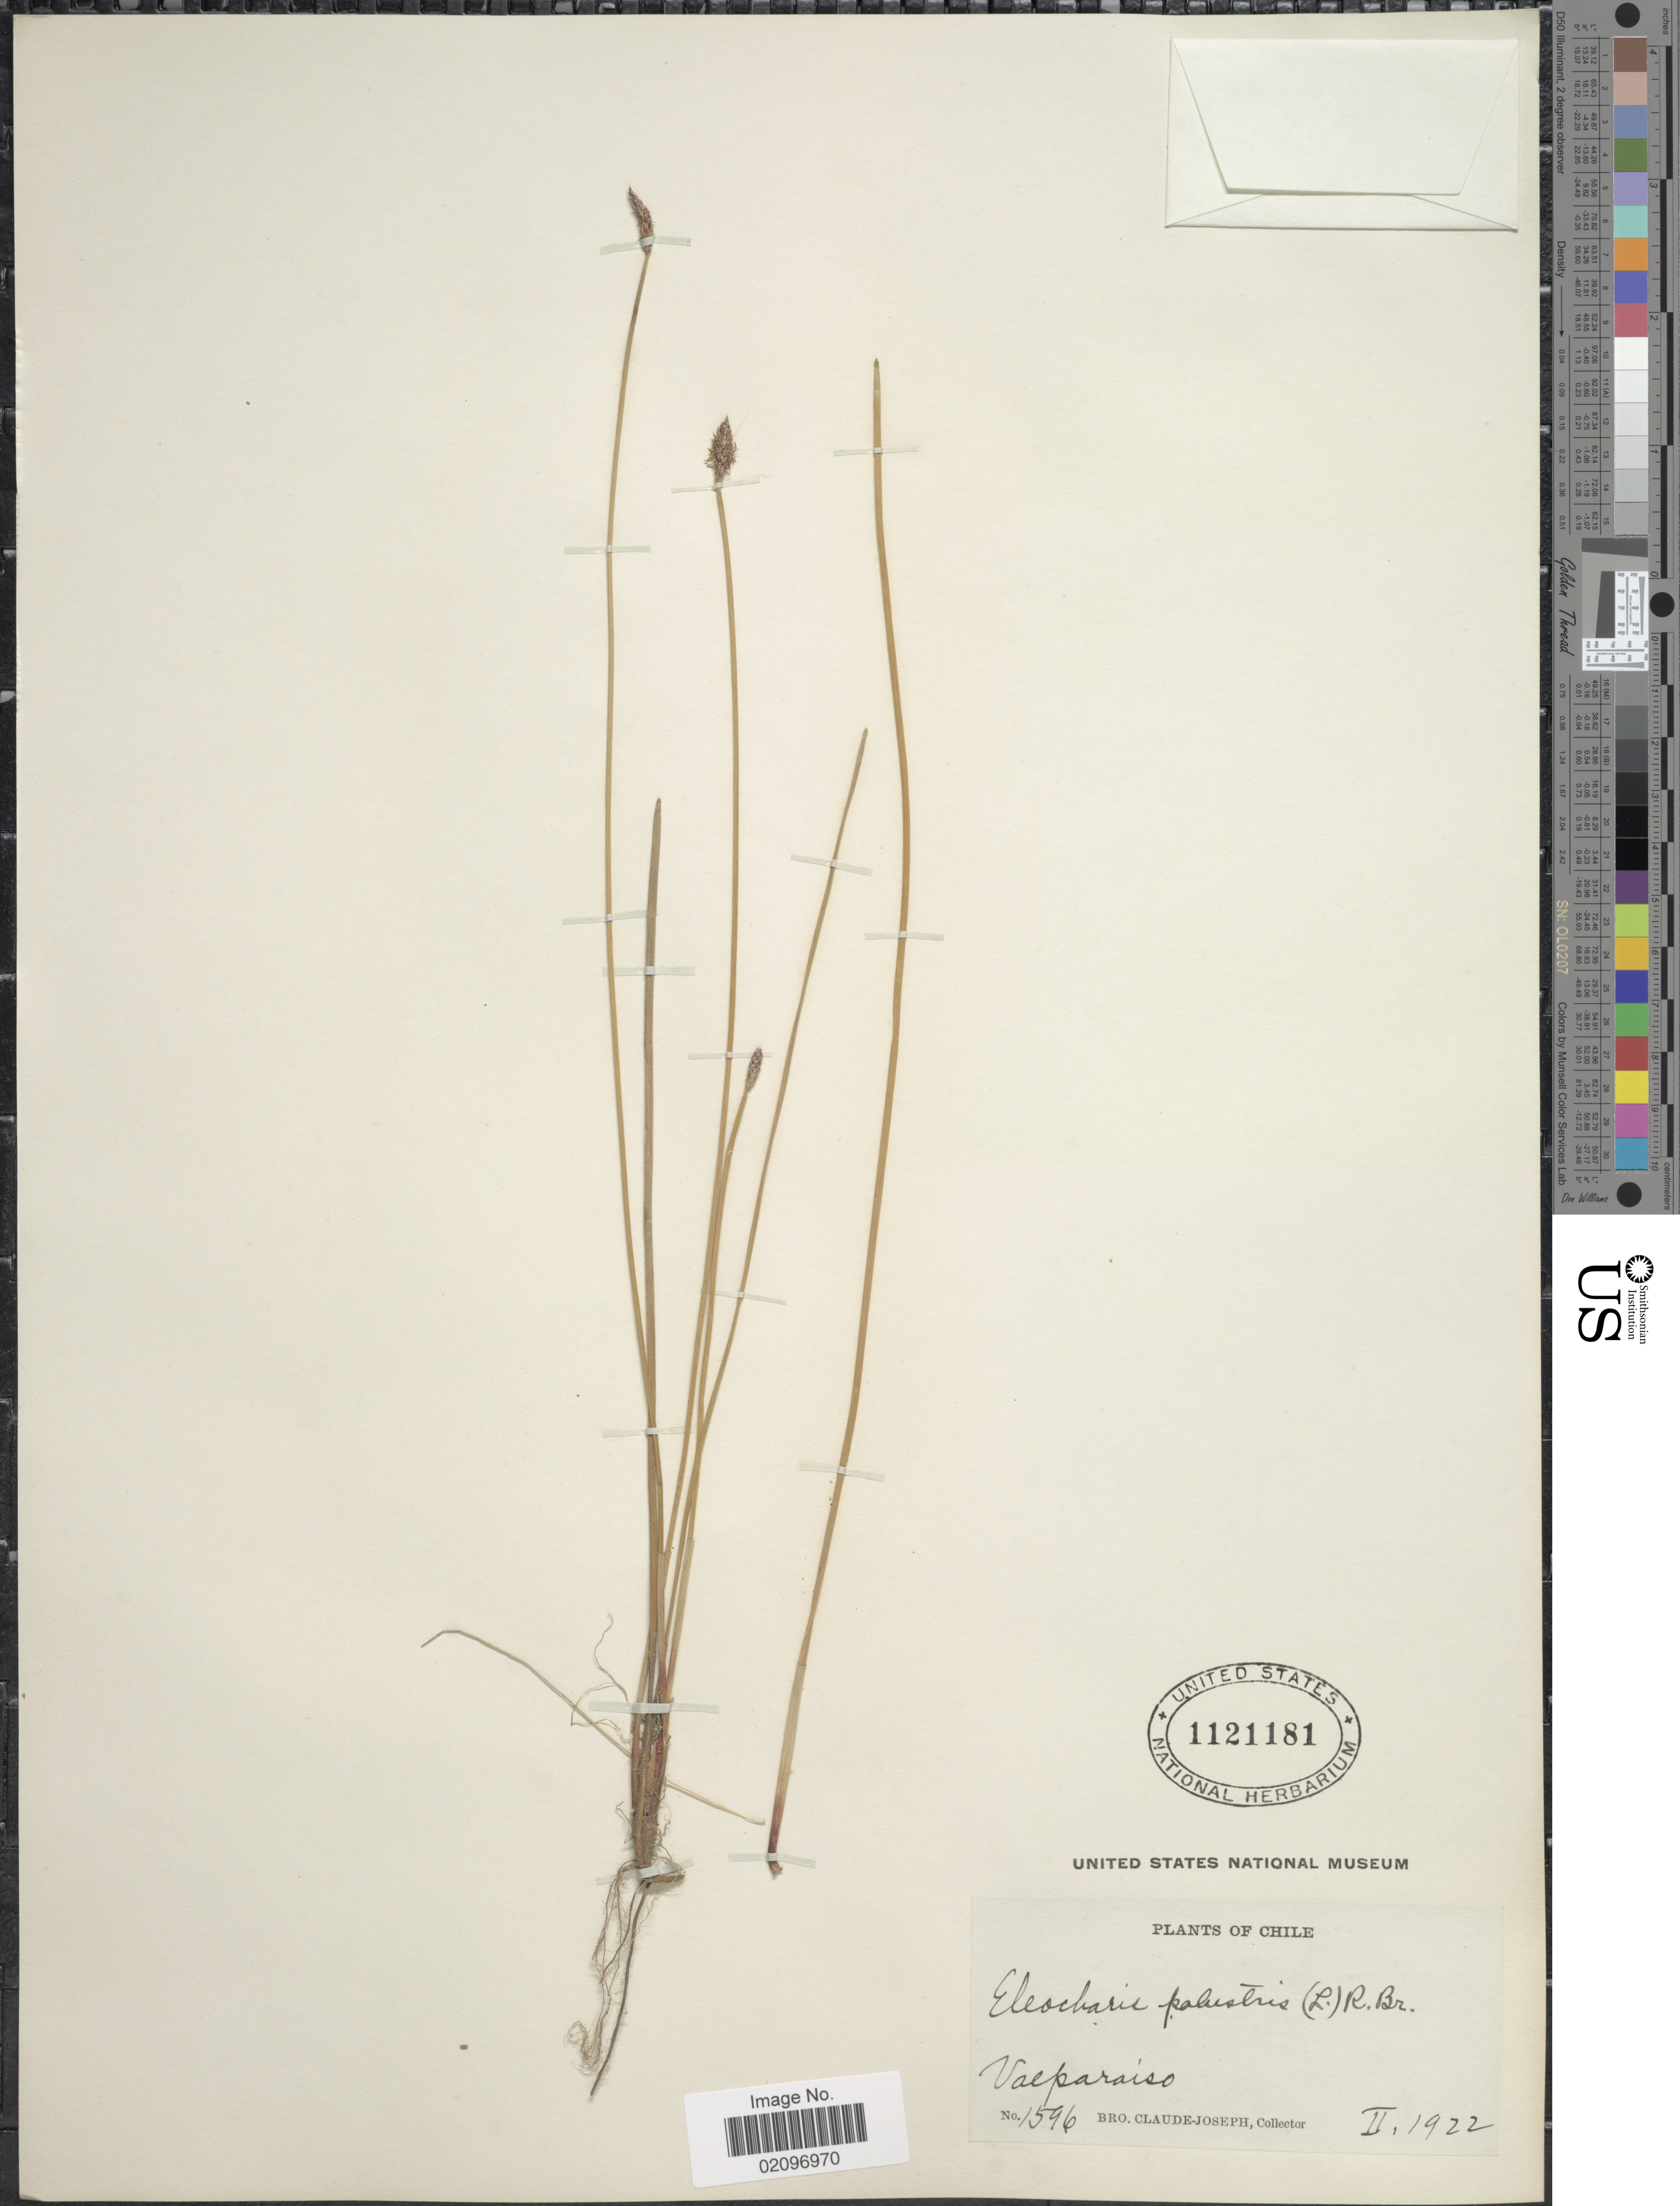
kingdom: Plantae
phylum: Tracheophyta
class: Liliopsida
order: Poales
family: Cyperaceae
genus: Eleocharis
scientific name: Eleocharis palustris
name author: (L.) Roem. & Schult.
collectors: Bro. Claude-Joseph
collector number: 1596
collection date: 1922-02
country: Chile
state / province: Valparaíso (V)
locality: Valparaiso.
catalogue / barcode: US 1121181